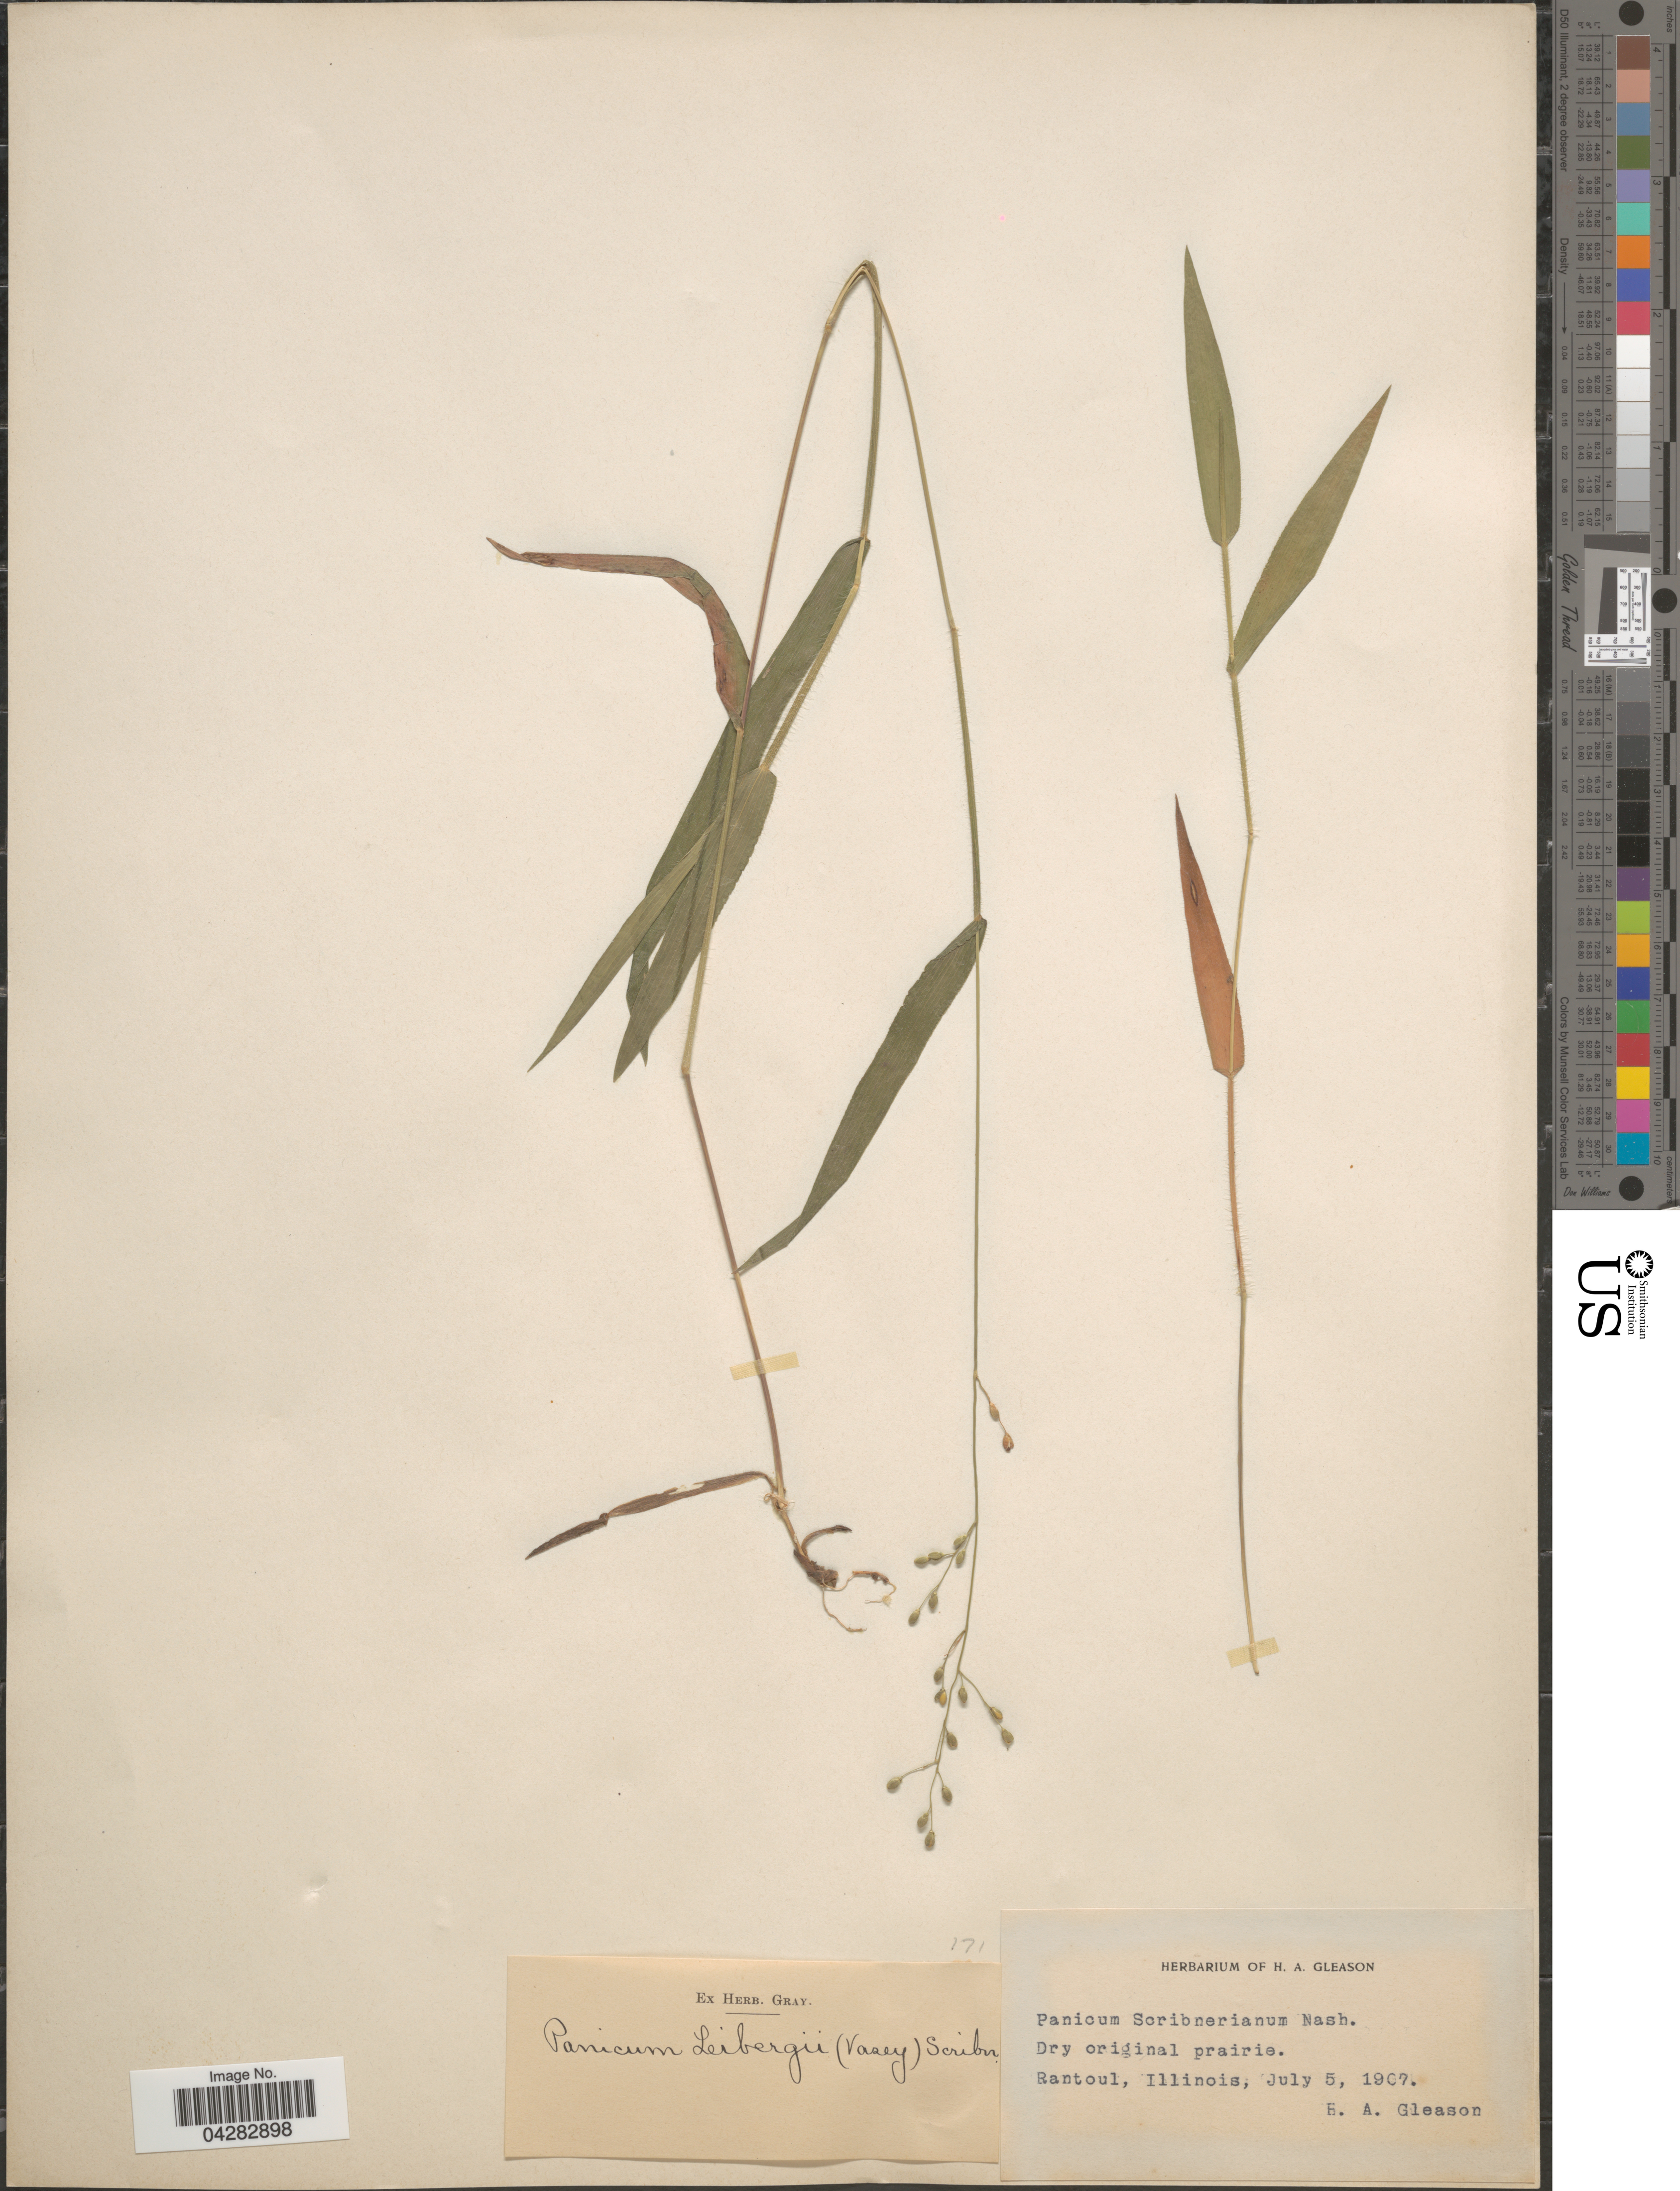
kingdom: Plantae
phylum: Tracheophyta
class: Liliopsida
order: Poales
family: Poaceae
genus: Dichanthelium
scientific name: Dichanthelium leibergii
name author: (Vasey) Gould & C.A. Clark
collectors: H. A. Gleason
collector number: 171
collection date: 1907-07-05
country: United States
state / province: Illinois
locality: Dry original prairie. Rantoul.